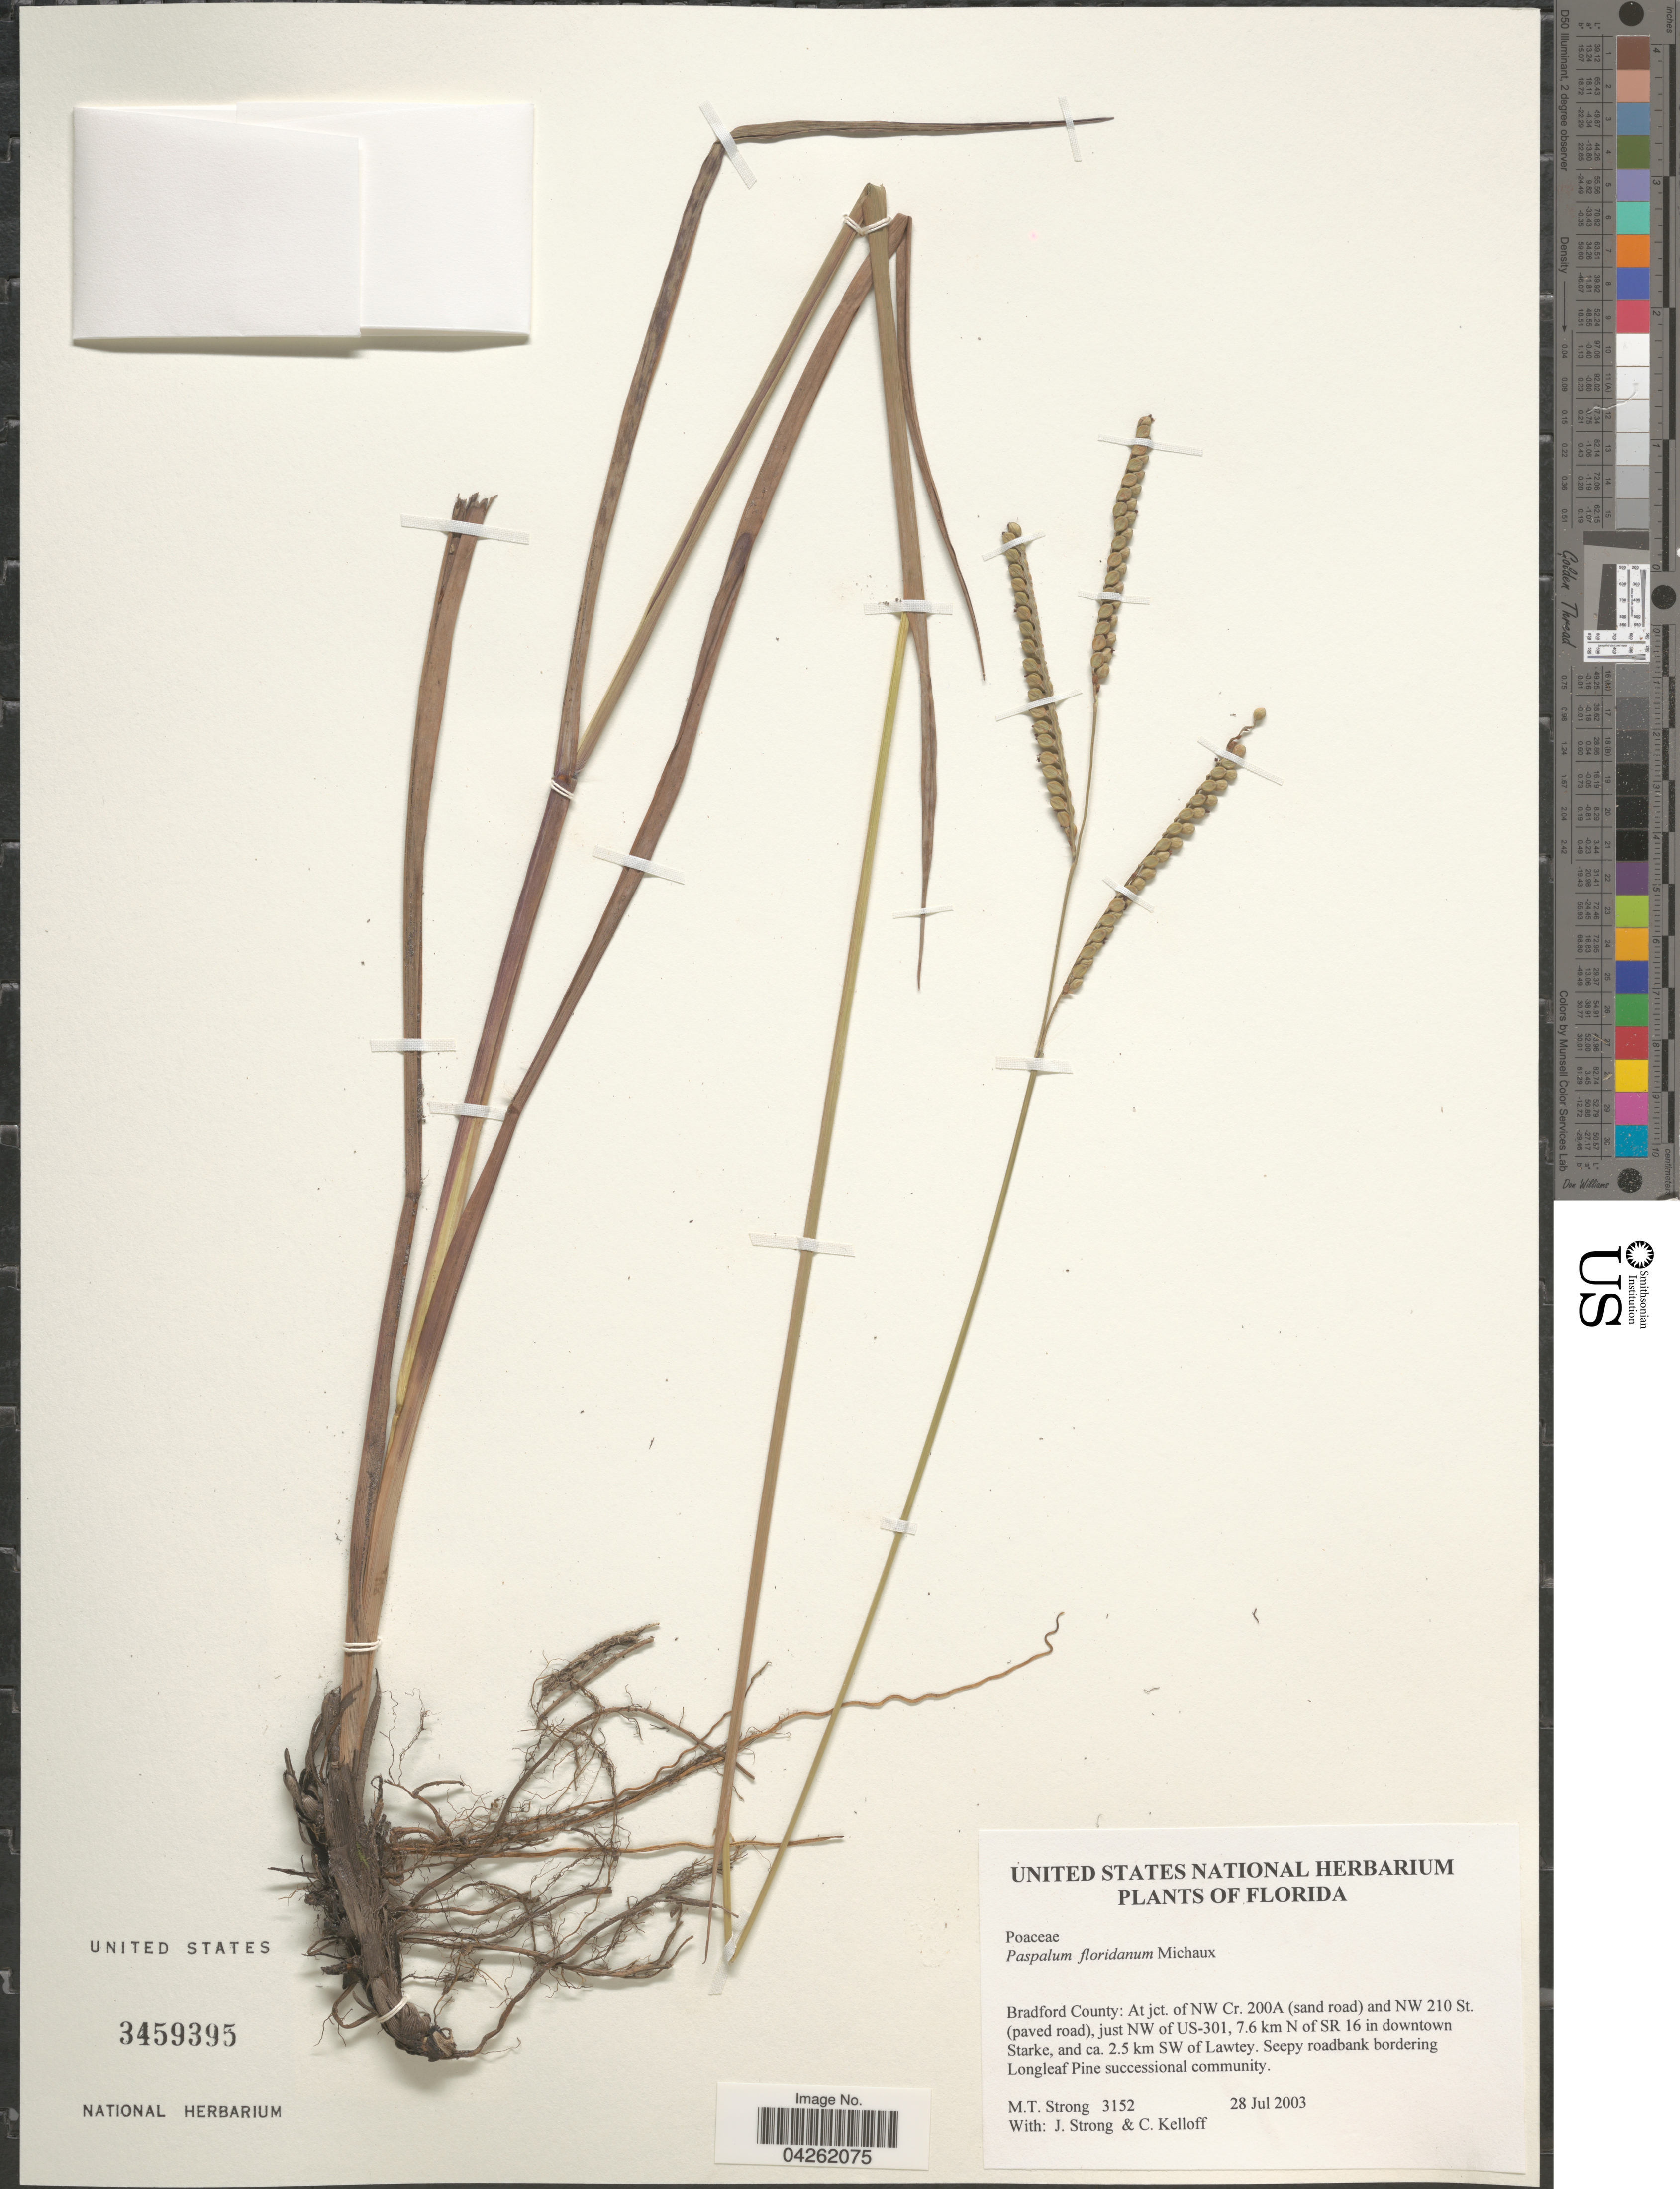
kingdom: Plantae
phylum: Tracheophyta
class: Liliopsida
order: Poales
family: Poaceae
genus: Paspalum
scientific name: Paspalum floridanum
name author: Michx.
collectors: M. T. Strong, J. Strong & C. L. Kelloff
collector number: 3152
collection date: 2003-07-28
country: United States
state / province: Florida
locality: Bradford County: At jct. of NW Cr. 200A (sand road) and NW 210 St. (paved road), just NW of US-301, 7.6 km N of SR 16 in downtown Starke, and ca. 2.5 km SW of Lawtey.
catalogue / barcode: US 3459395